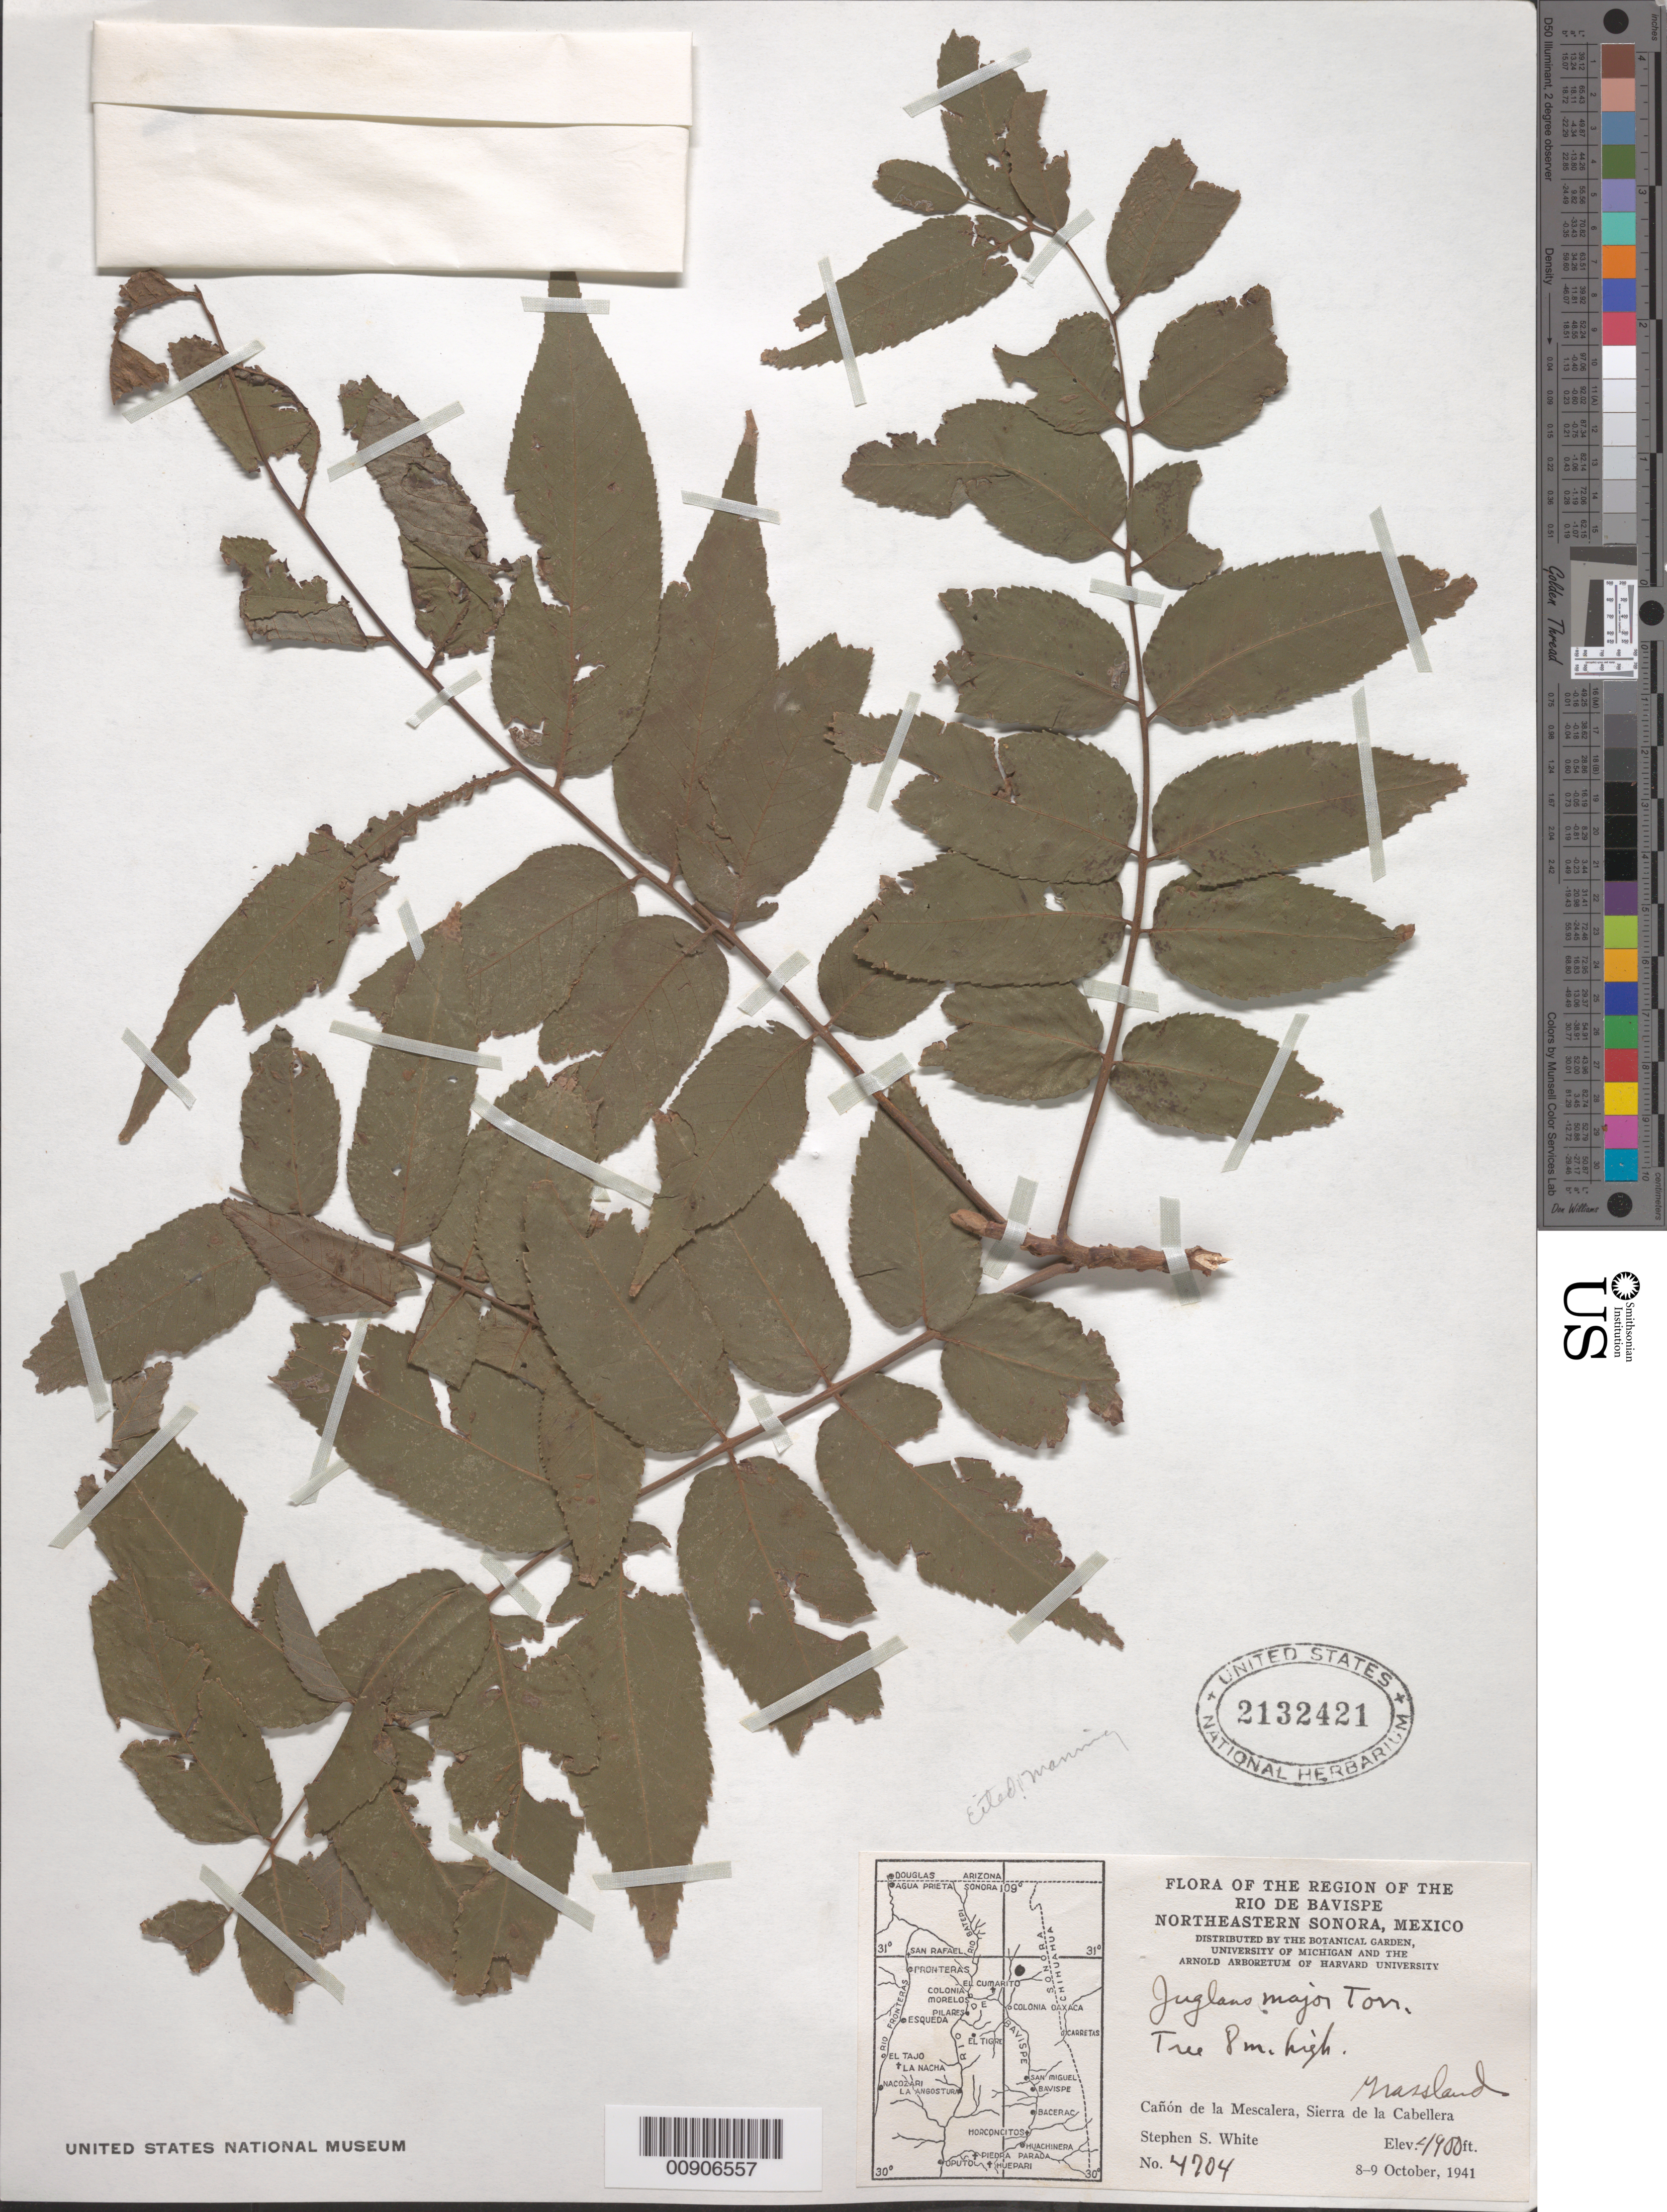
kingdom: Plantae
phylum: Tracheophyta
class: Magnoliopsida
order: Fagales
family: Juglandaceae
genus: Juglans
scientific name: Juglans major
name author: (Torr.) A. Heller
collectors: S. S. White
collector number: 4704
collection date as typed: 08 Oct 1941 to 09 Oct 1941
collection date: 1941-10-08/1941-10-09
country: Mexico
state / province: Sonora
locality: Region of the Río de Bavispe, Northeastern Sonora, Cañon de la Mescalera, Sierra de la Cabellera.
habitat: Grassland.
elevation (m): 1494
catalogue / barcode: US 2132421